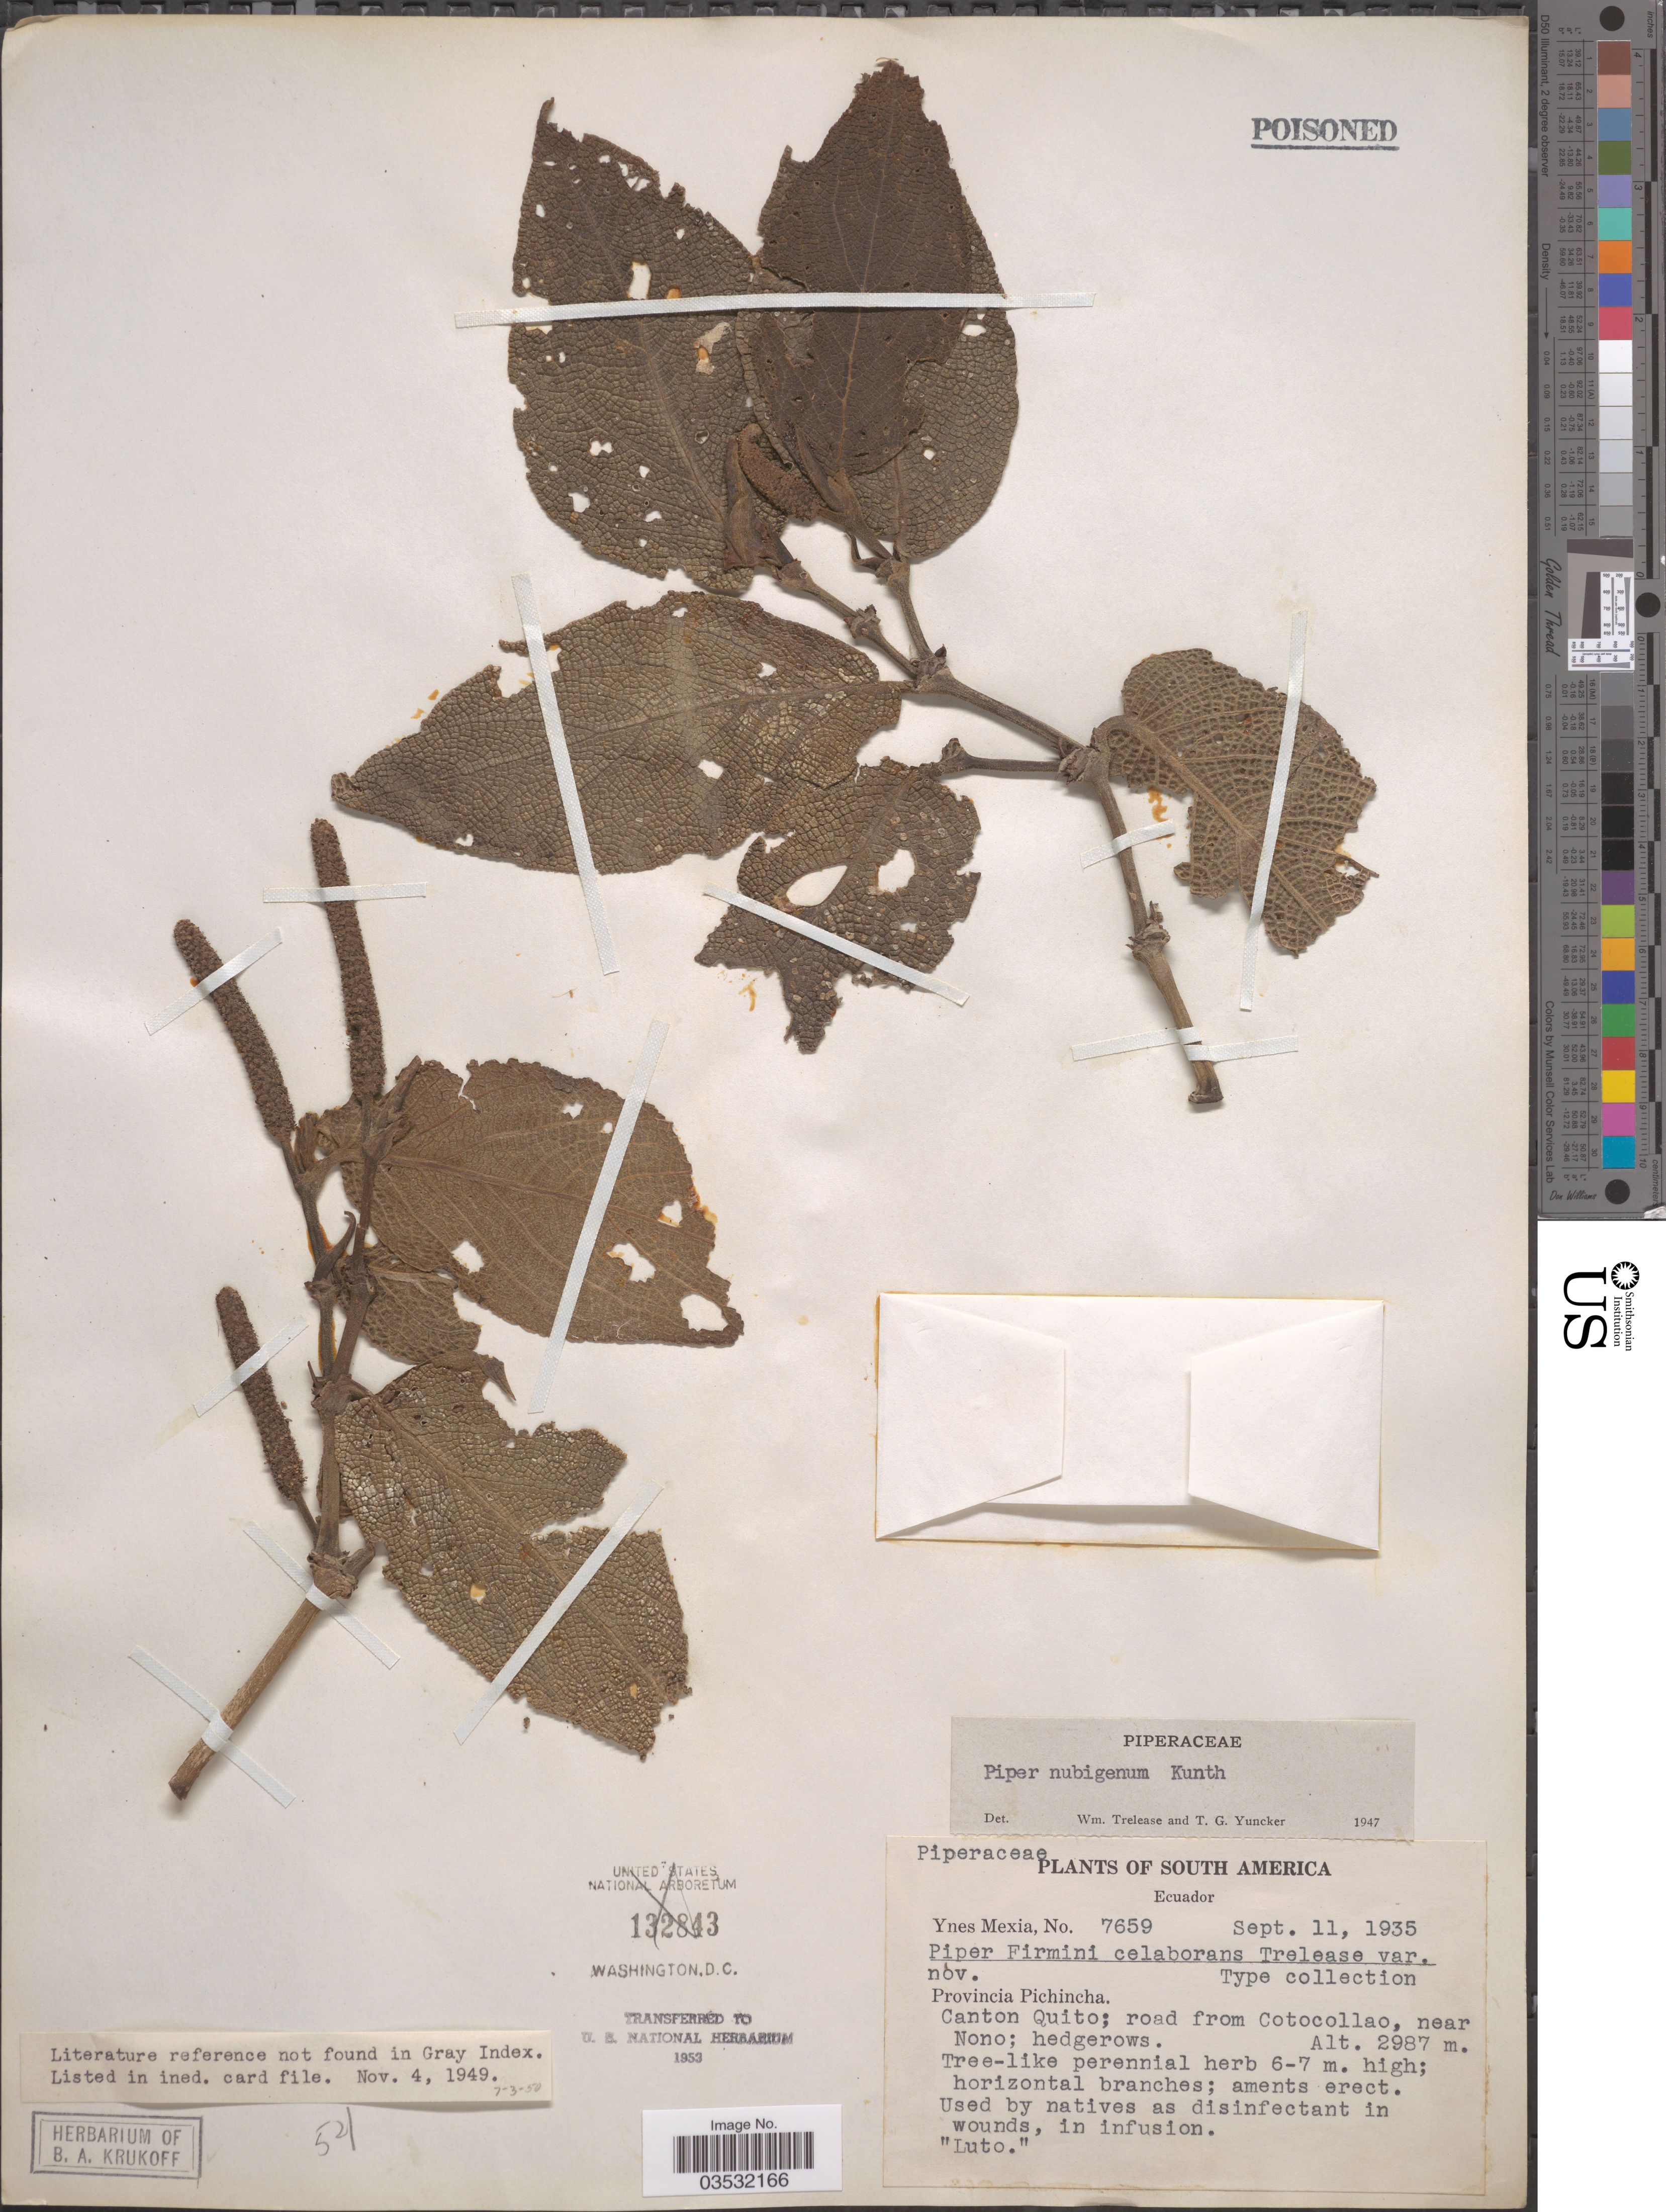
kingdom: Plantae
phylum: Tracheophyta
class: Magnoliopsida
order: Piperales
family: Piperaceae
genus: Piper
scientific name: Piper nubigenum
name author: Kunth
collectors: Y. Mexia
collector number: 7659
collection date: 1935-09-11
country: Ecuador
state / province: Pichincha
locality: Canton Quito; road from Cotocollao, near Nono.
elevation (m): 2987